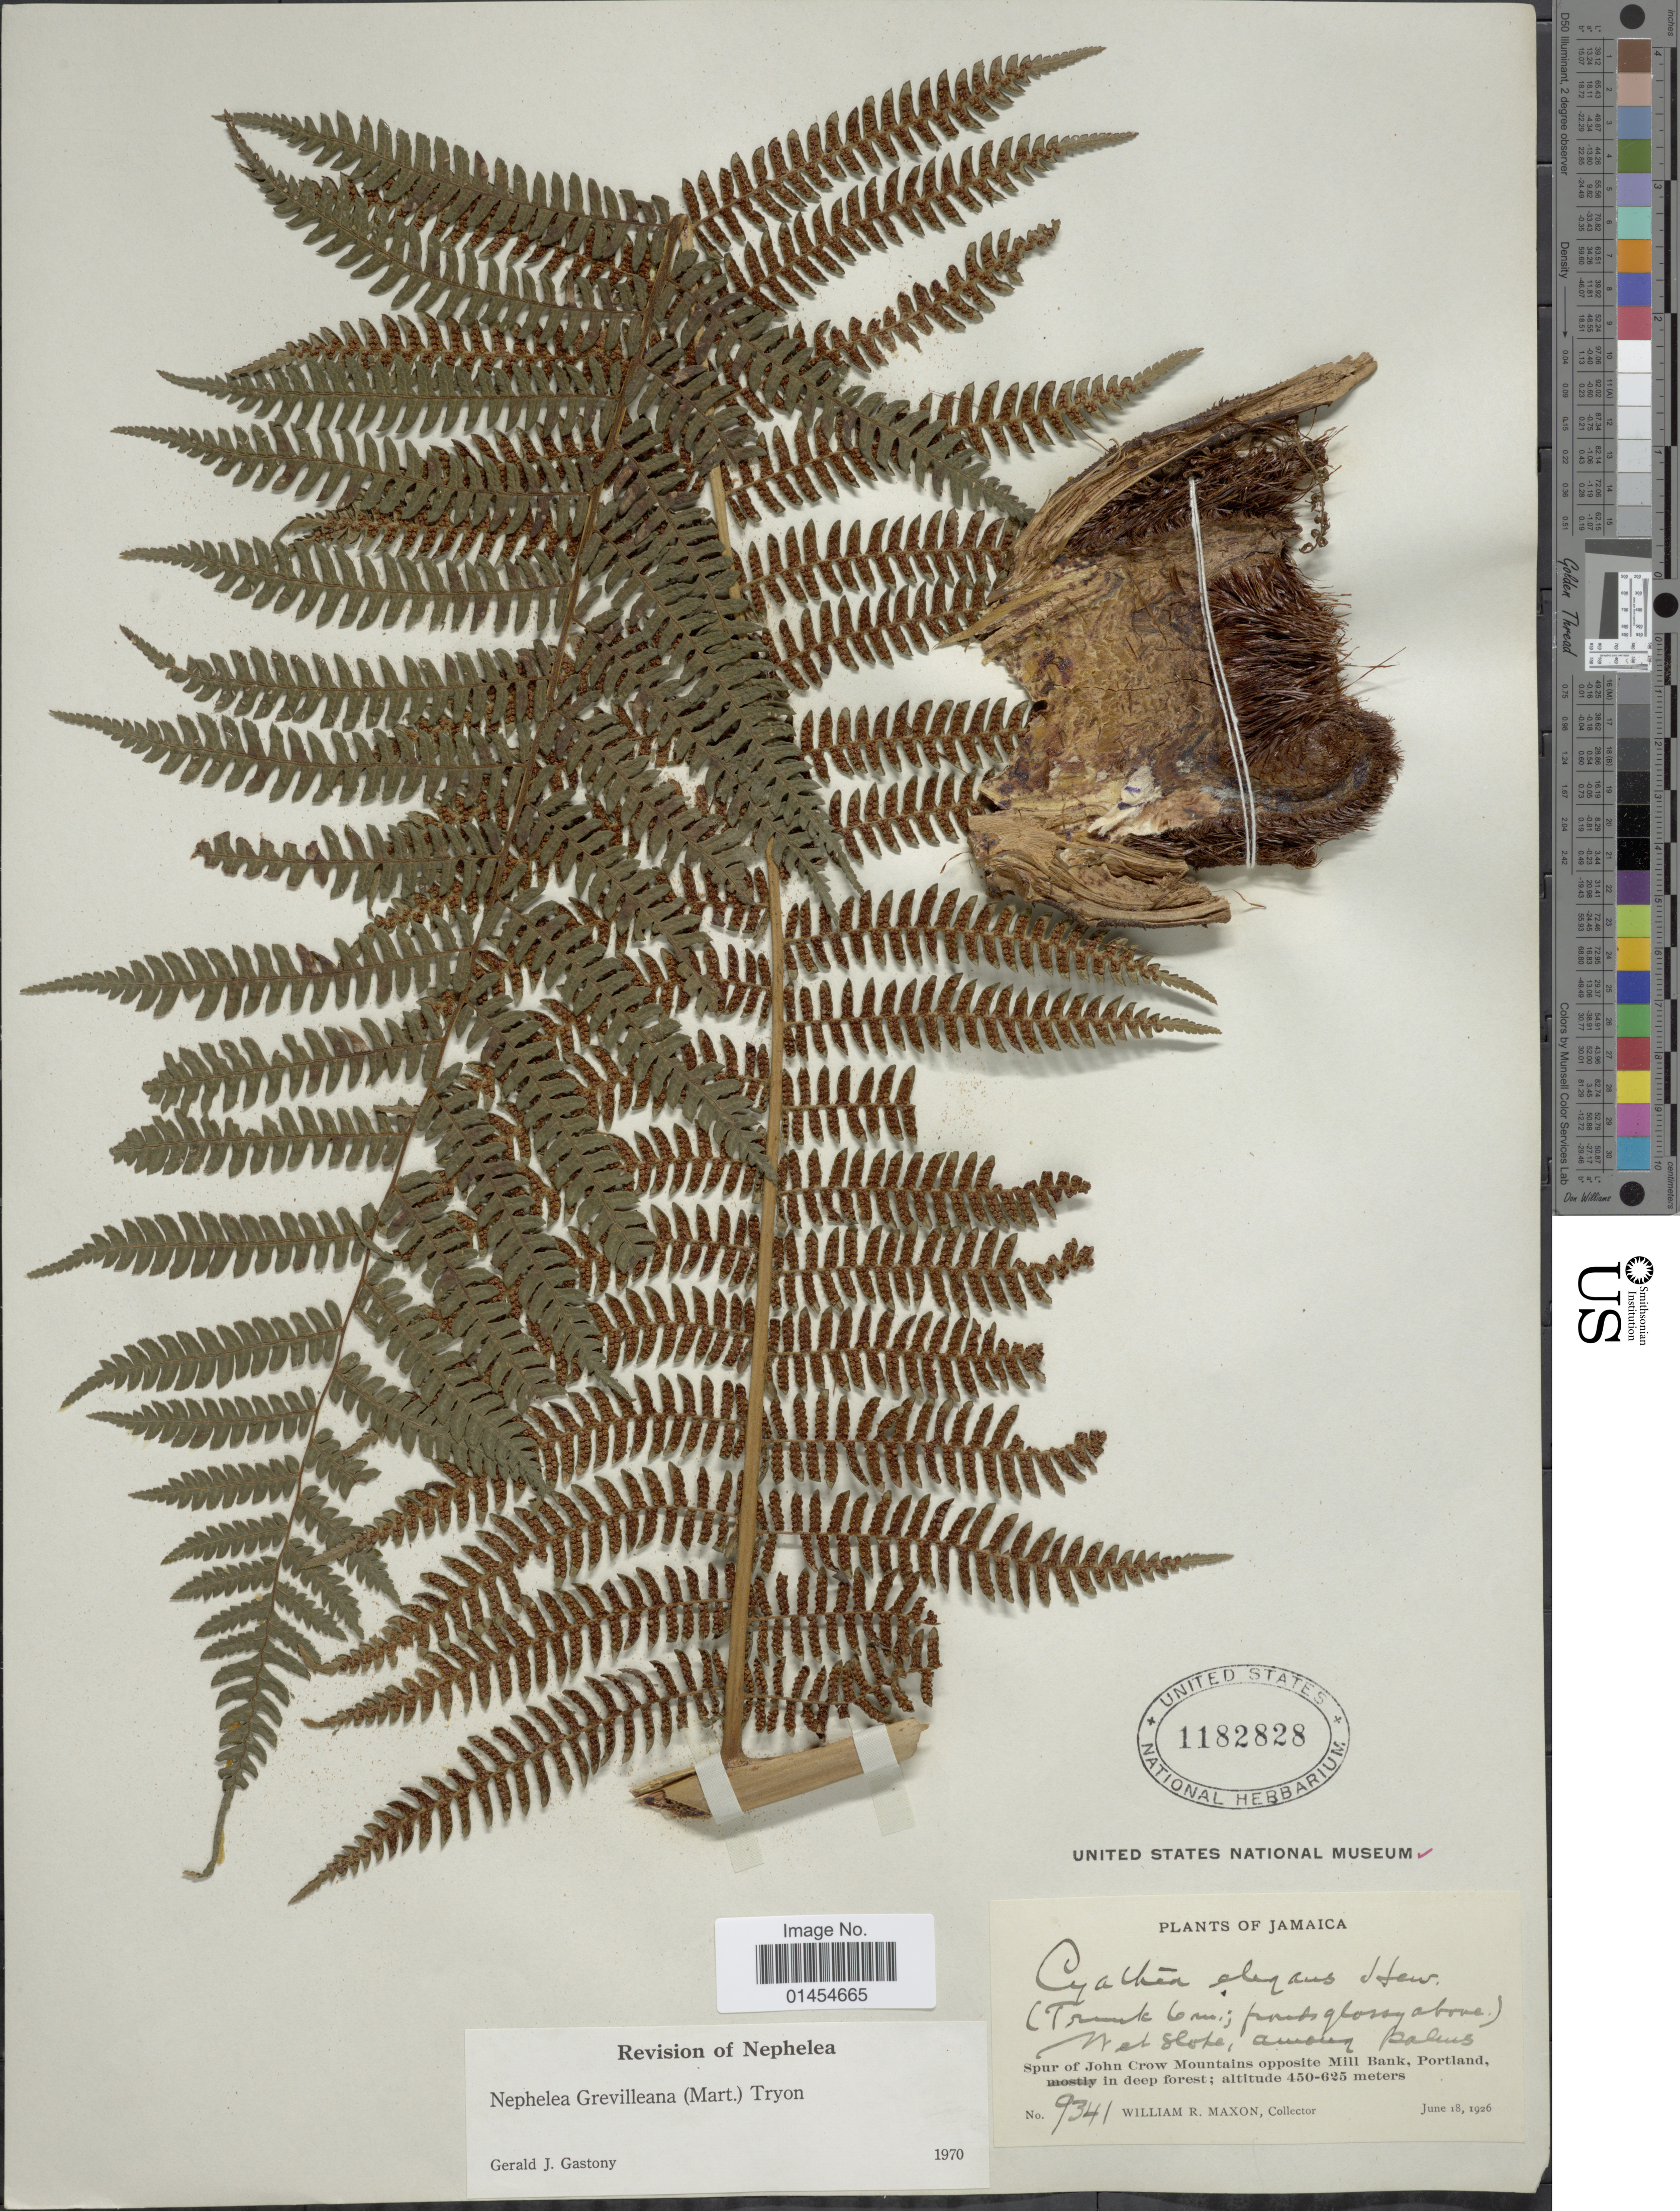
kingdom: Plantae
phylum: Tracheophyta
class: Polypodiopsida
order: Cyatheales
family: Cyatheaceae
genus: Alsophila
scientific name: Alsophila grevilleana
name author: (Mart.) D.S. Conant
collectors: W. R. Maxon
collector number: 9341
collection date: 1926-06-18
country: Jamaica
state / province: Portland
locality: Spur of John Crow Mountains opposite Mill Bank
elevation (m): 450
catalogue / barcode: US 1182828